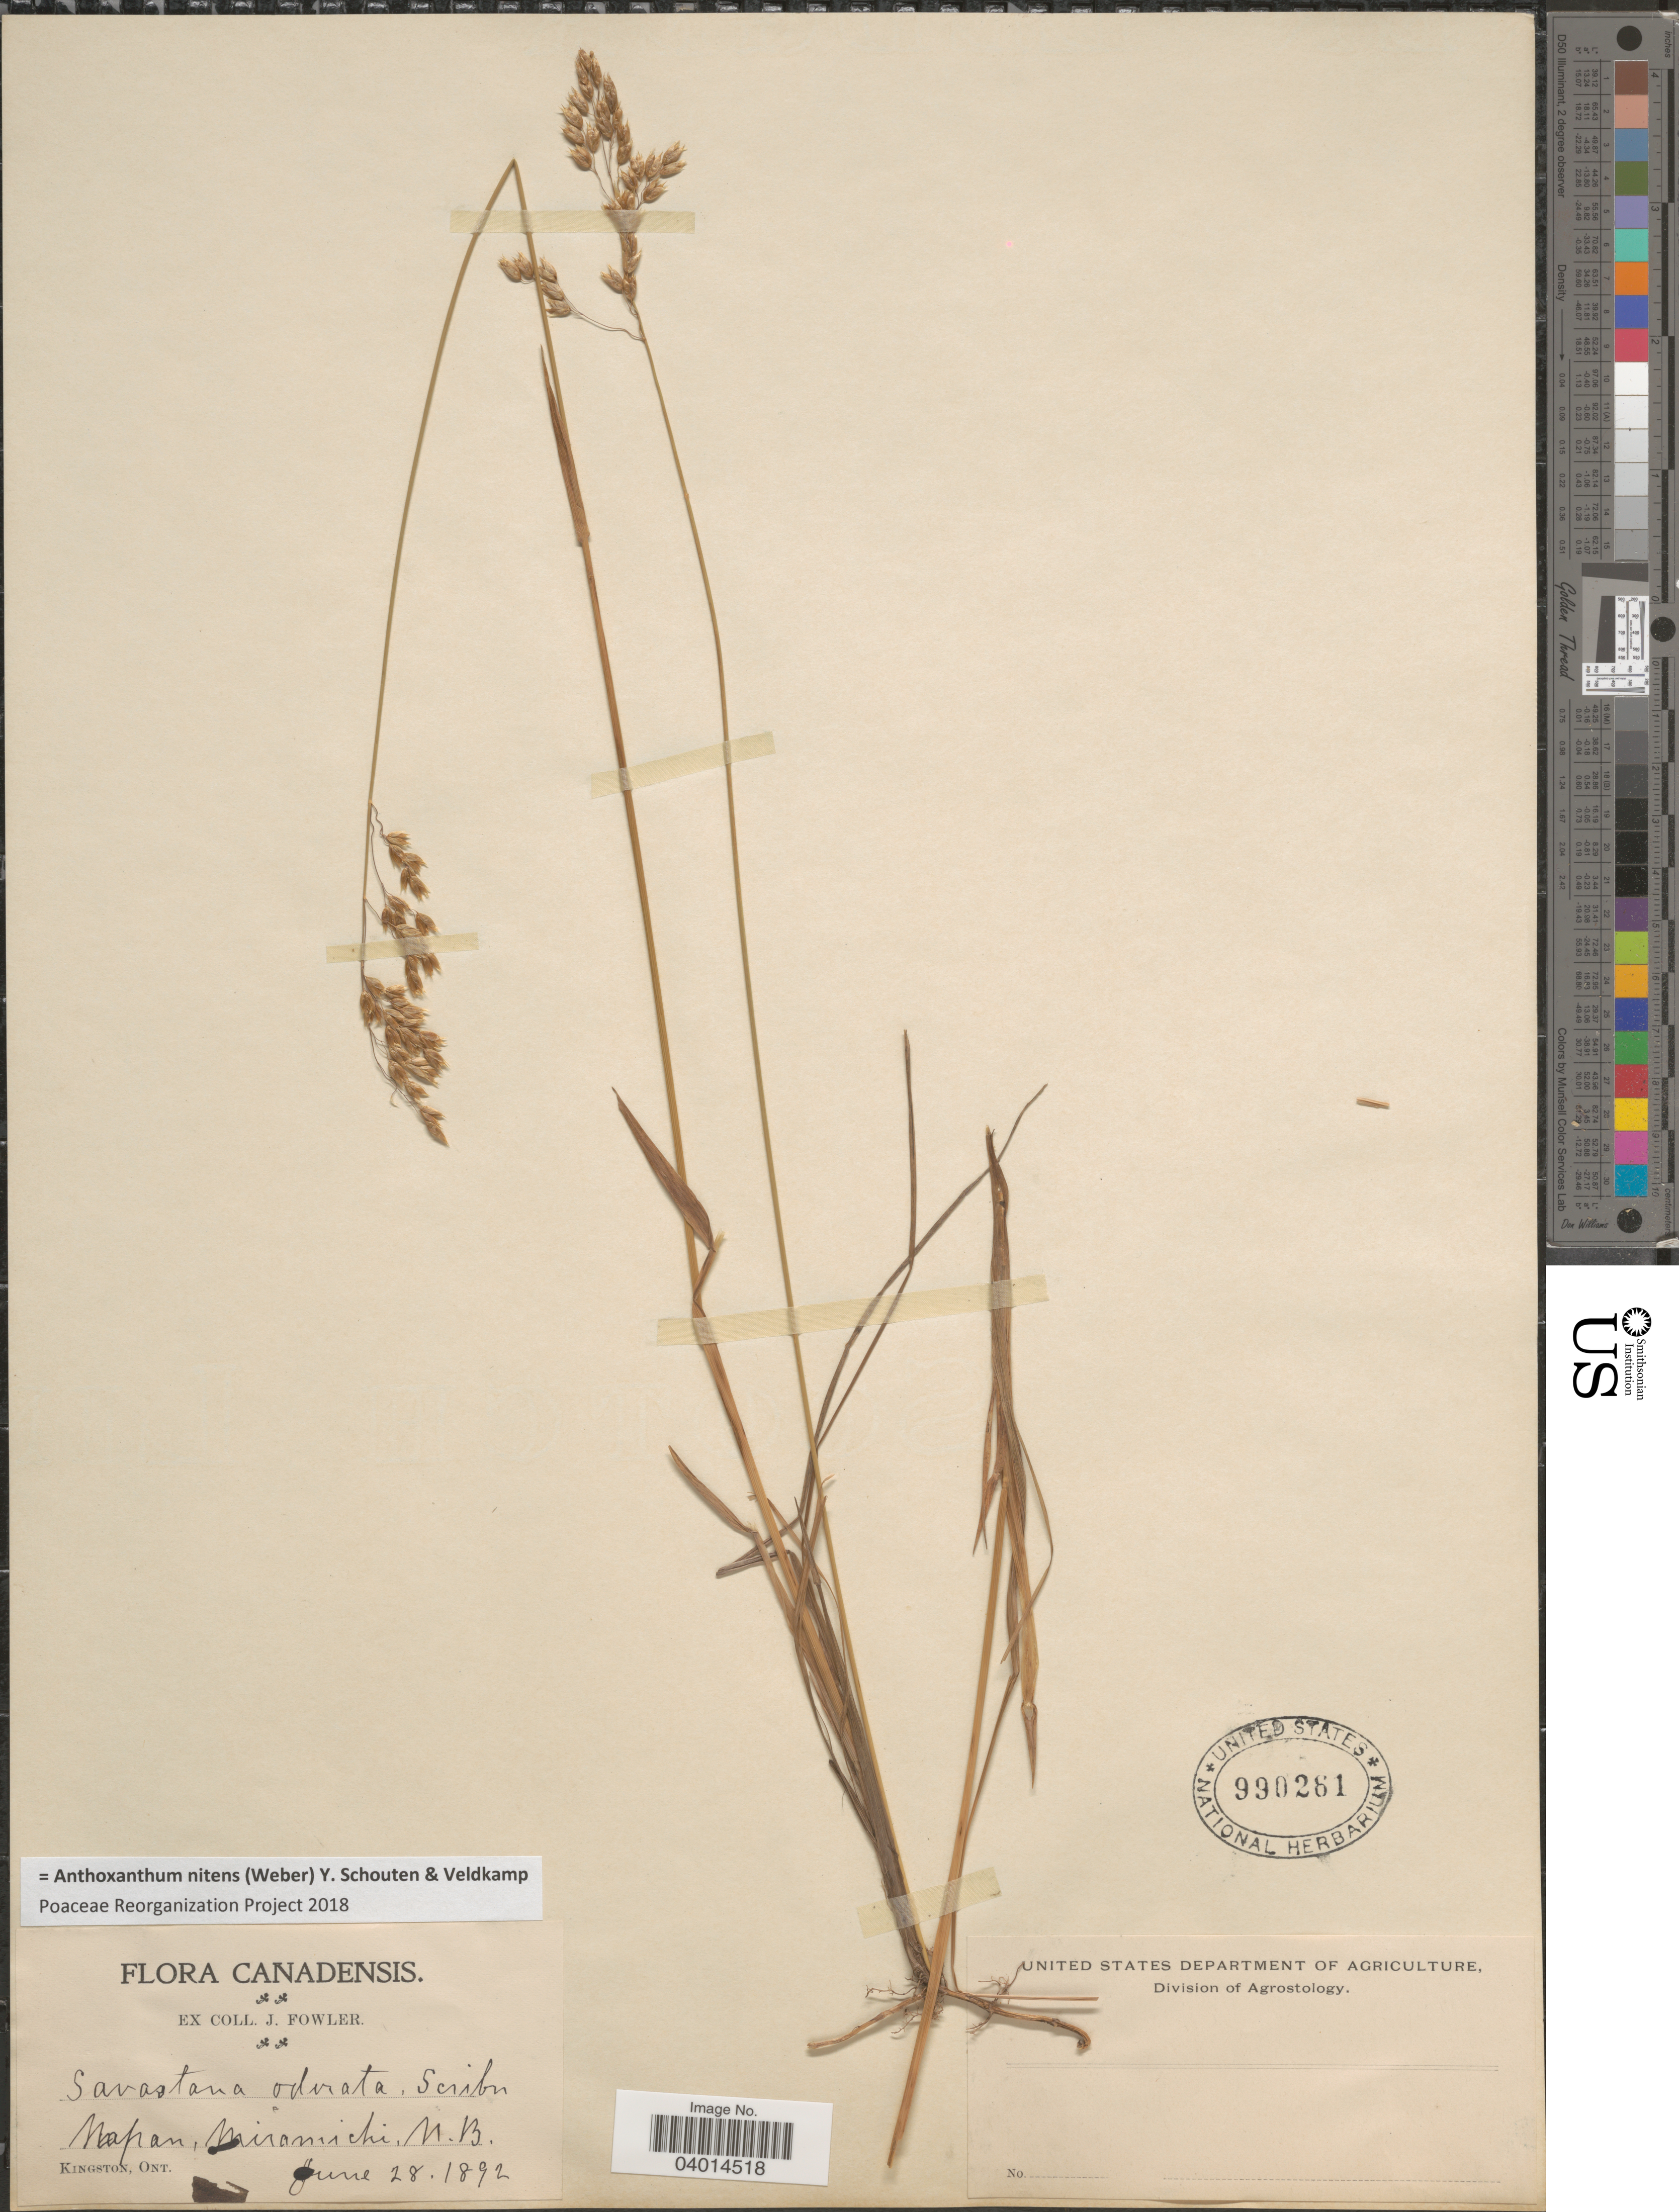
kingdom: Plantae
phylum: Tracheophyta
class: Liliopsida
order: Poales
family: Poaceae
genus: Anthoxanthum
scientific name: Anthoxanthum nitens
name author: (G.H. Weber) R.T.A. Schouten & Veldkamp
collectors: J. Fowler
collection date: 1892-06-28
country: Canada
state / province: New Brunswick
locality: Napan, Miramichi.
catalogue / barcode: US 990261